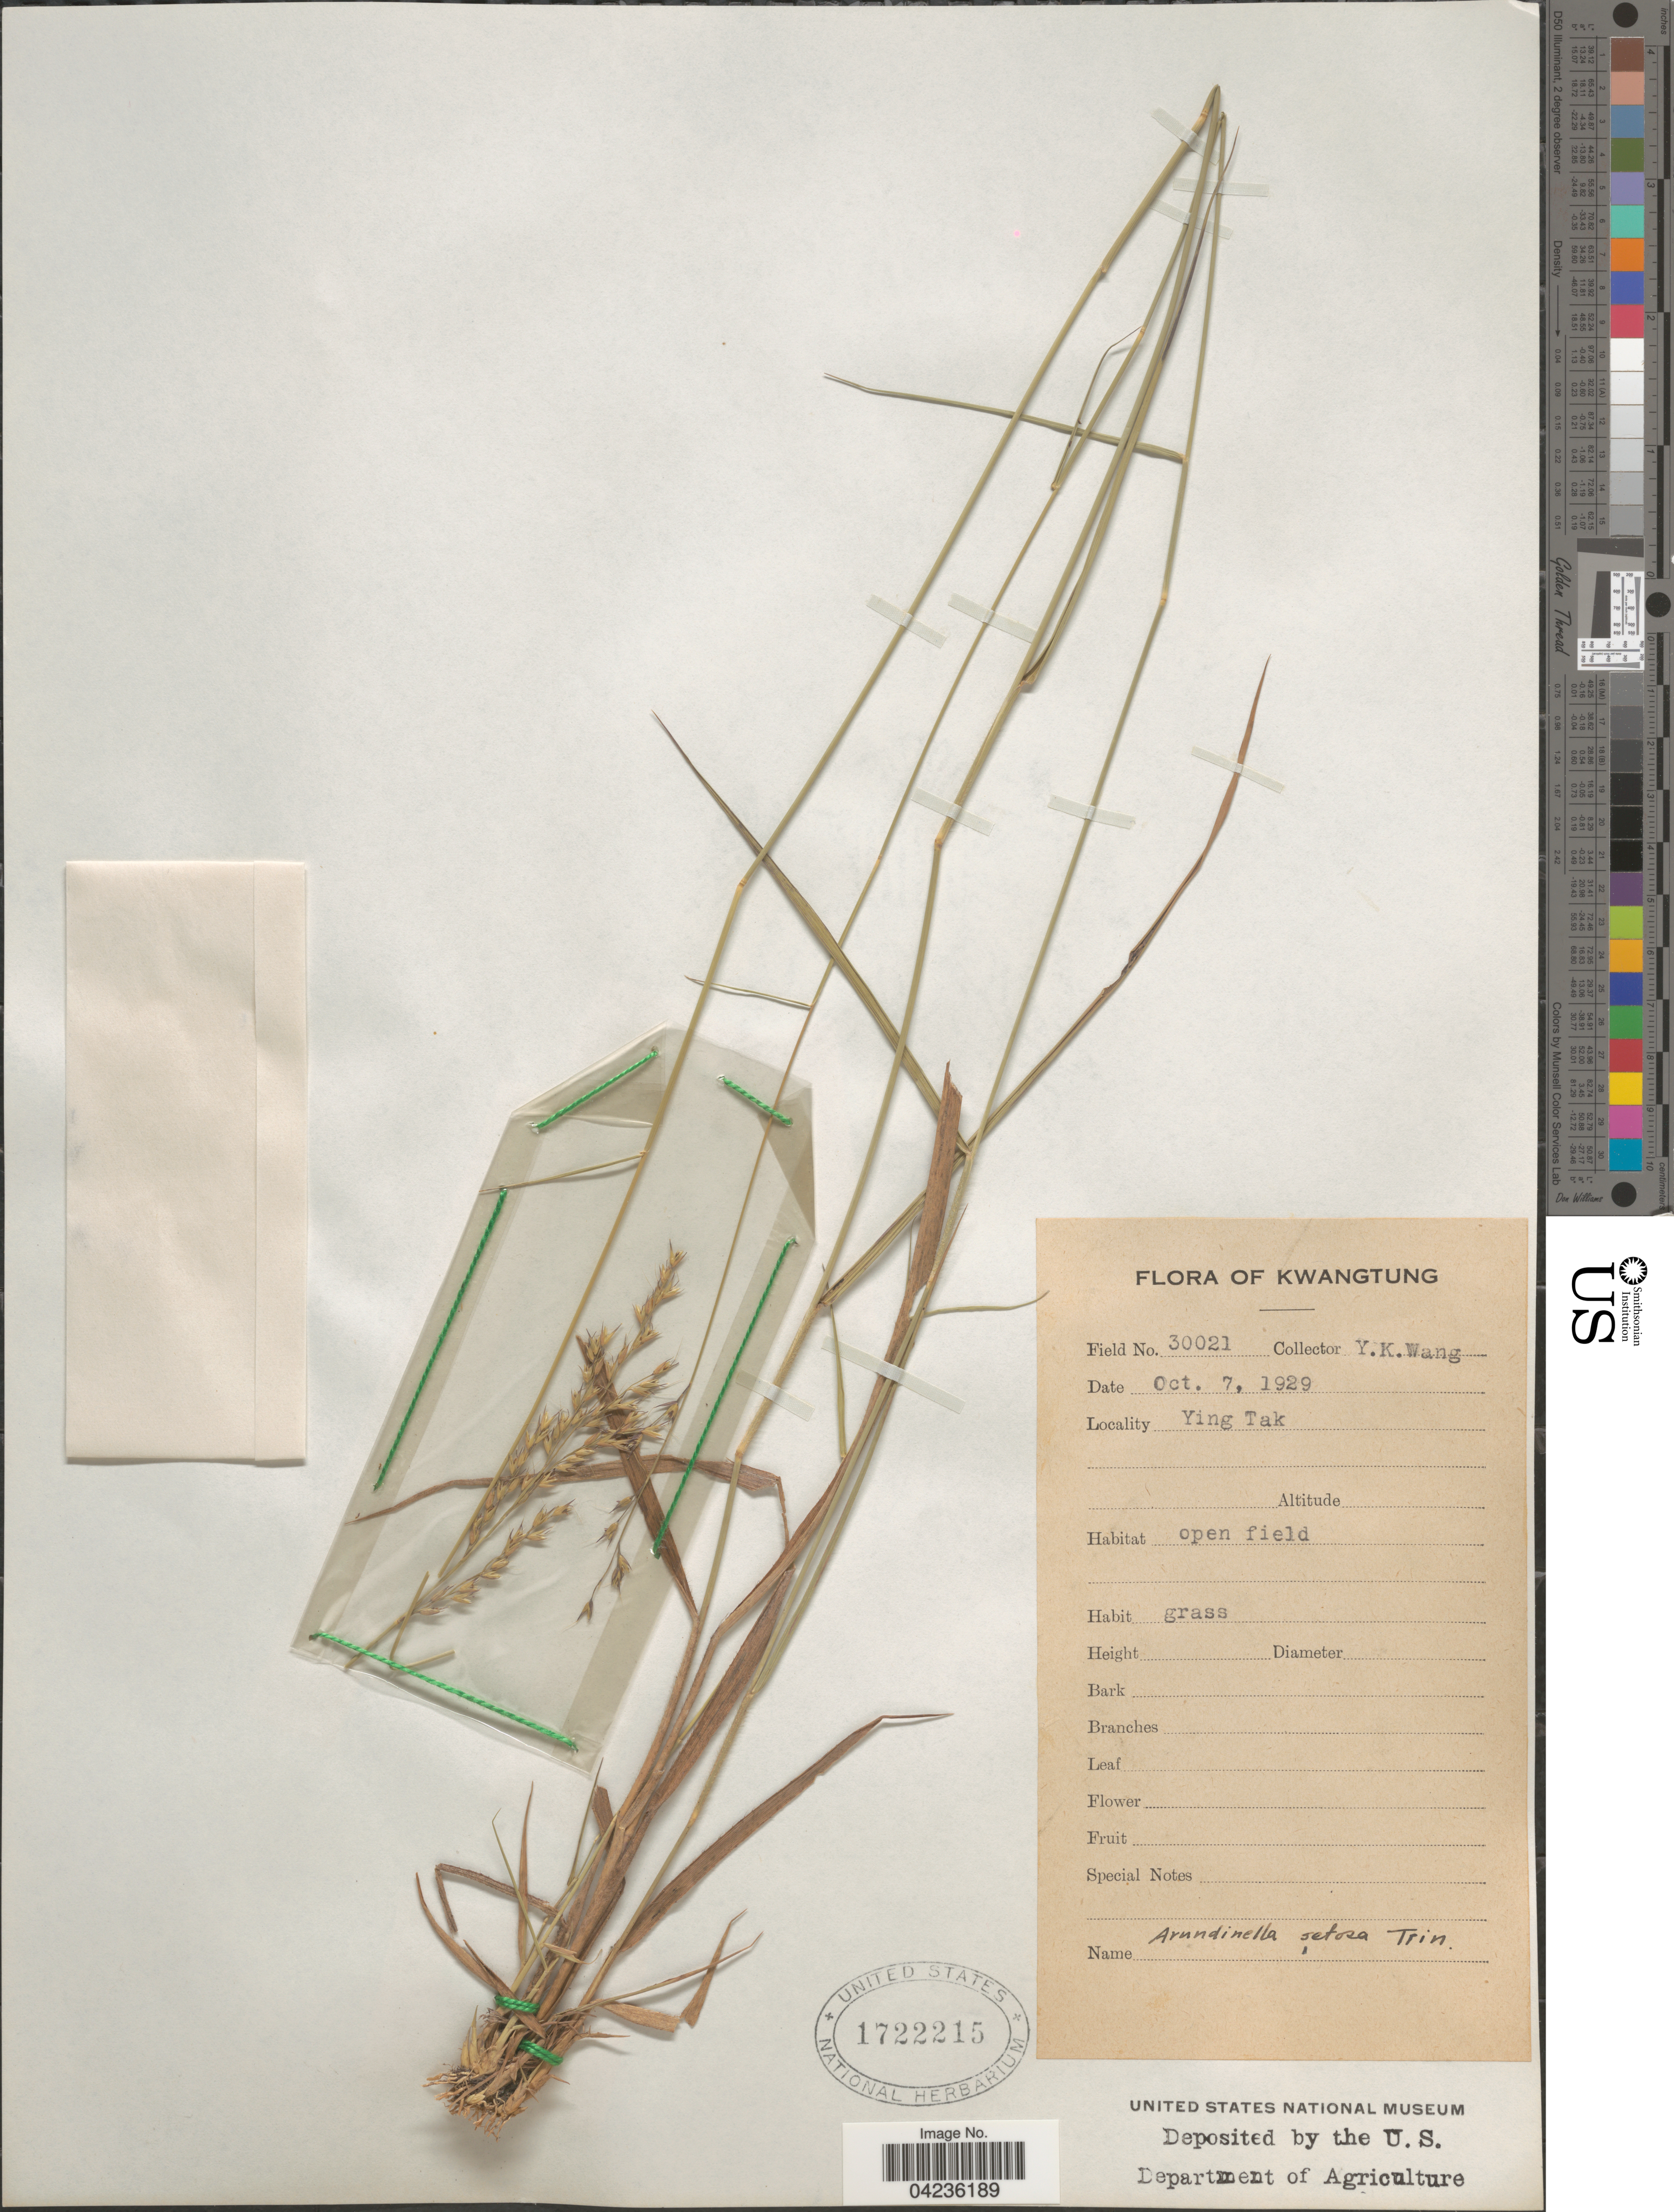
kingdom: Plantae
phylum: Tracheophyta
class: Liliopsida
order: Poales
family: Poaceae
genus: Arundinella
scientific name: Arundinella setosa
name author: Trin.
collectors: Y. Wang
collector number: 30021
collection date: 1929-10-07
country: China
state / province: Guangdong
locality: Kwangtung. Ying tak.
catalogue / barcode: US 1722215